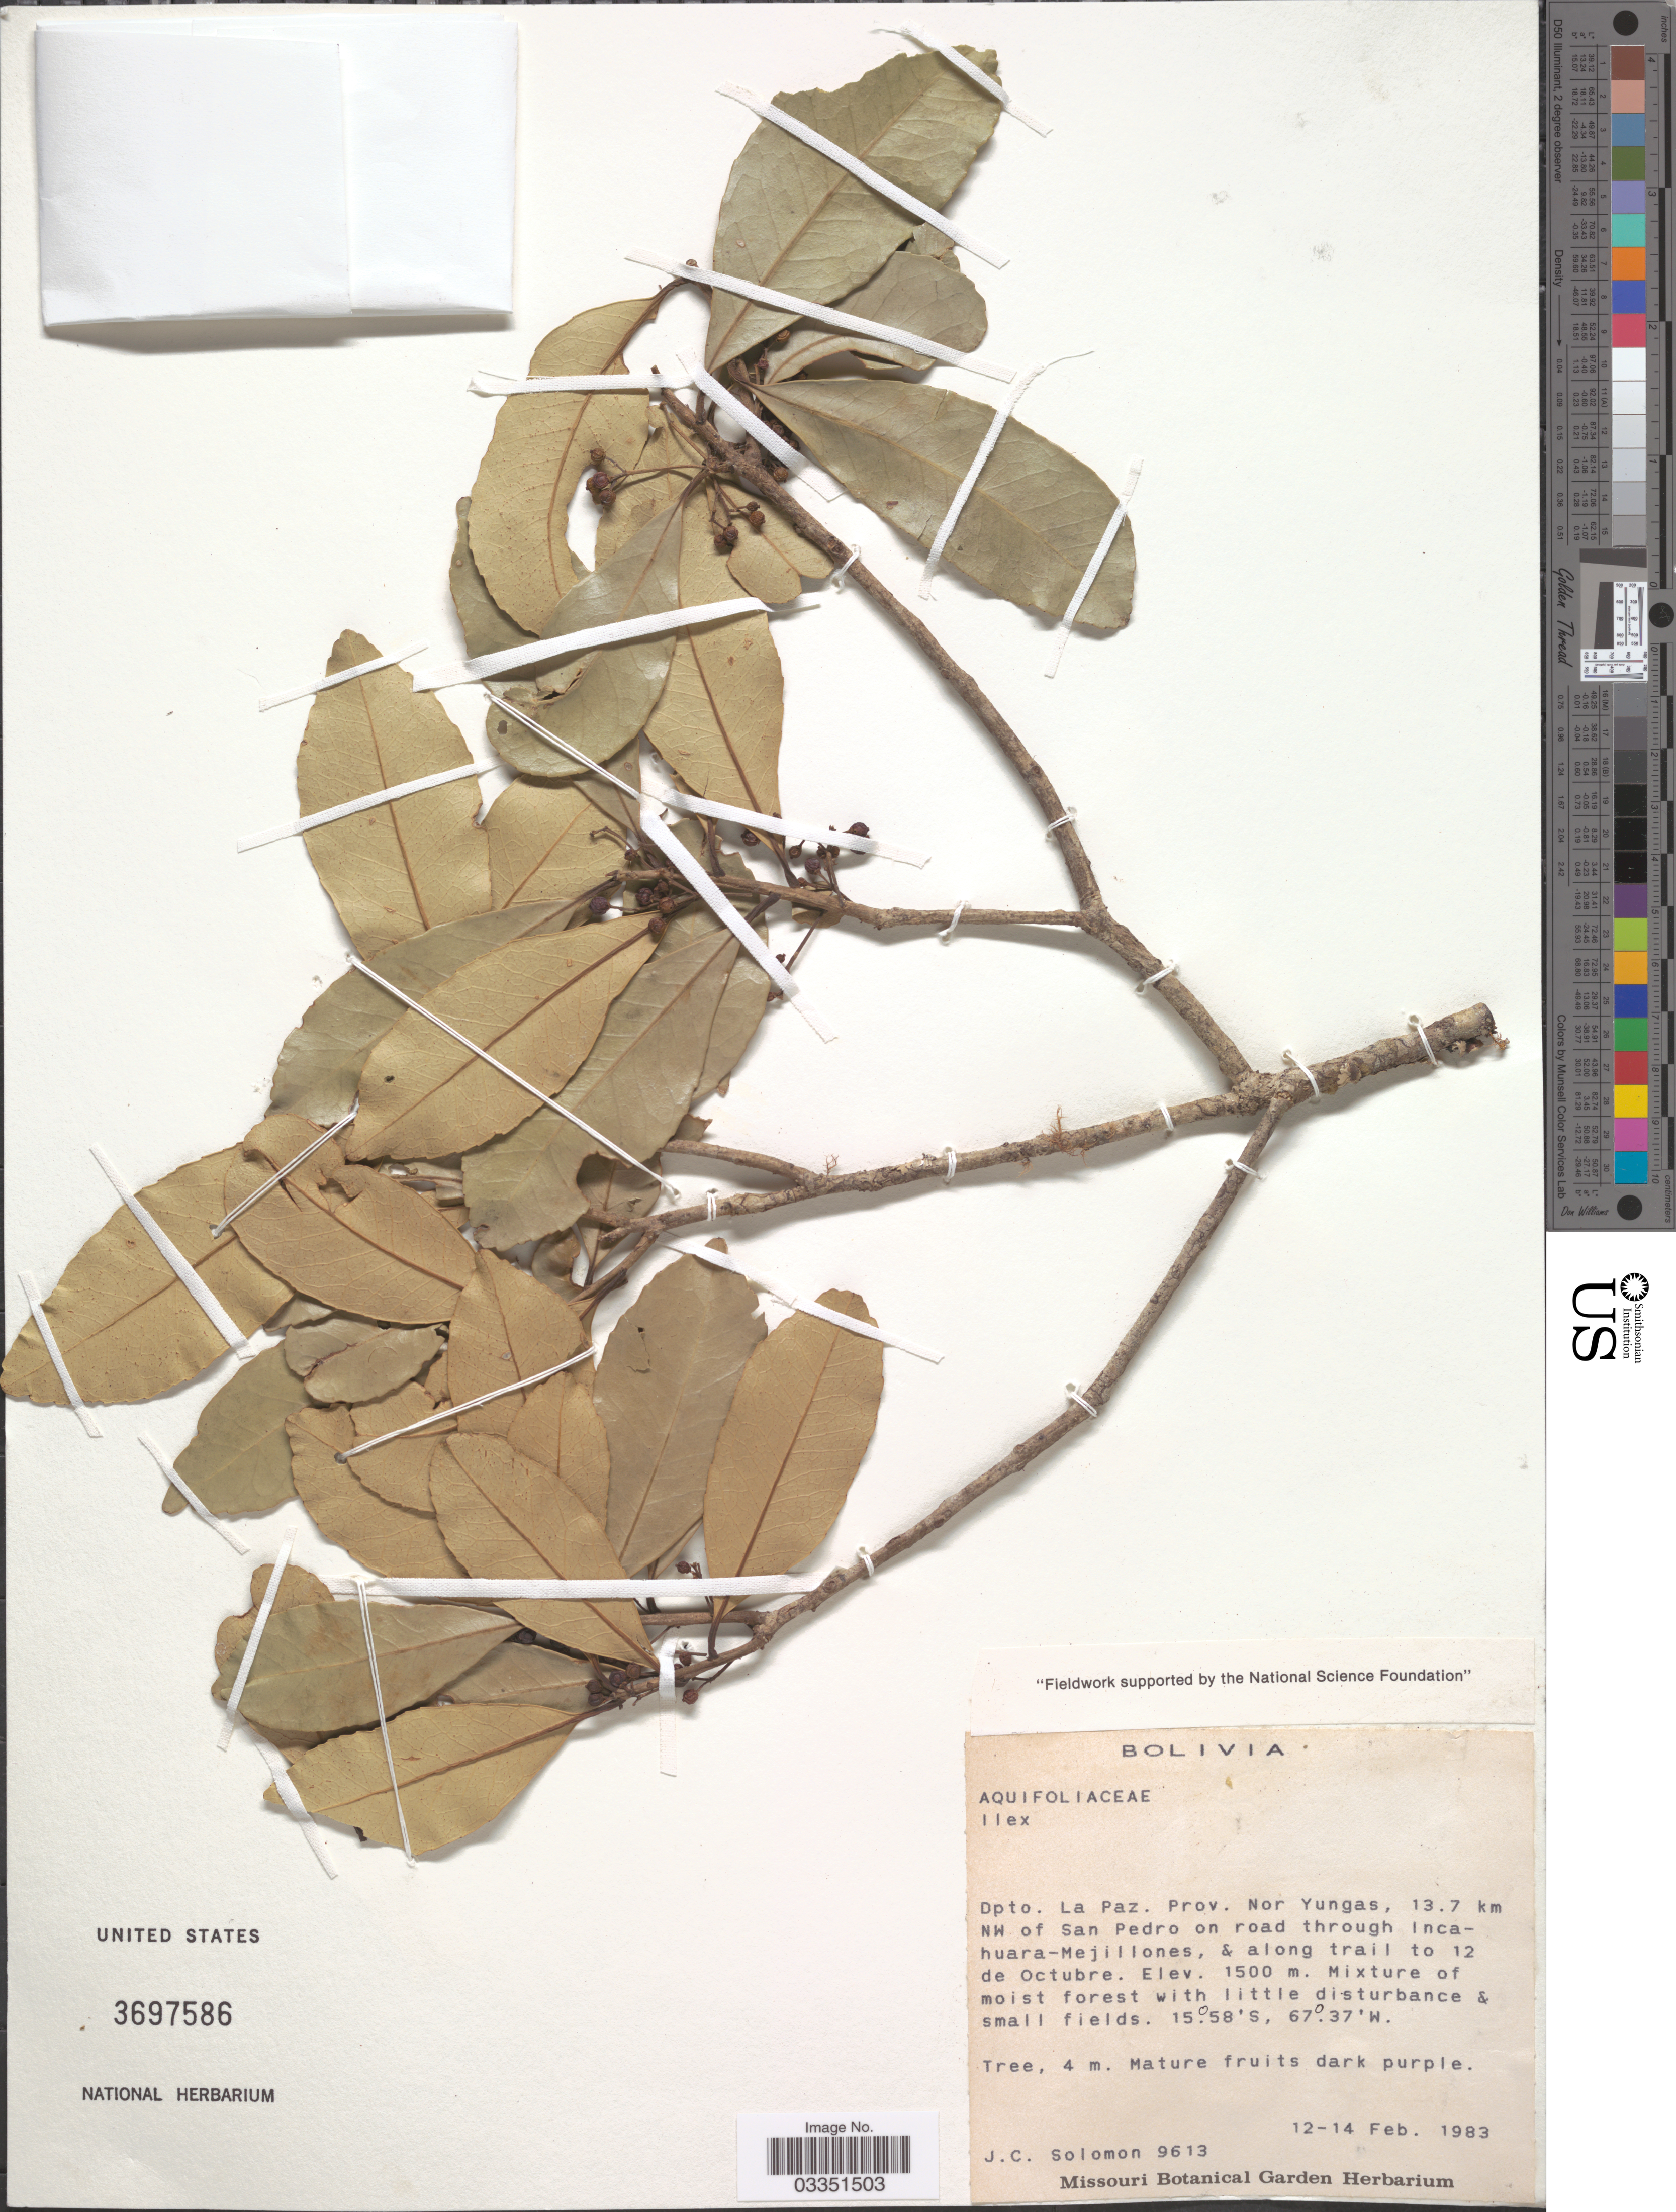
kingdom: Plantae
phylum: Tracheophyta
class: Magnoliopsida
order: Aquifoliales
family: Aquifoliaceae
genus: Ilex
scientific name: Ilex sp.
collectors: J. C. Solomon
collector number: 9613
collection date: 1983-02-12/1983-02-14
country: Bolivia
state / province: La Paz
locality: Dpto. La Paz. Prov. Nor Yungas, 13.7 km NW of San Pedro on road through Incahuara-Mejillones, & along trail to 12 de Octubre.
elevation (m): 1500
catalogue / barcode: US 3697586